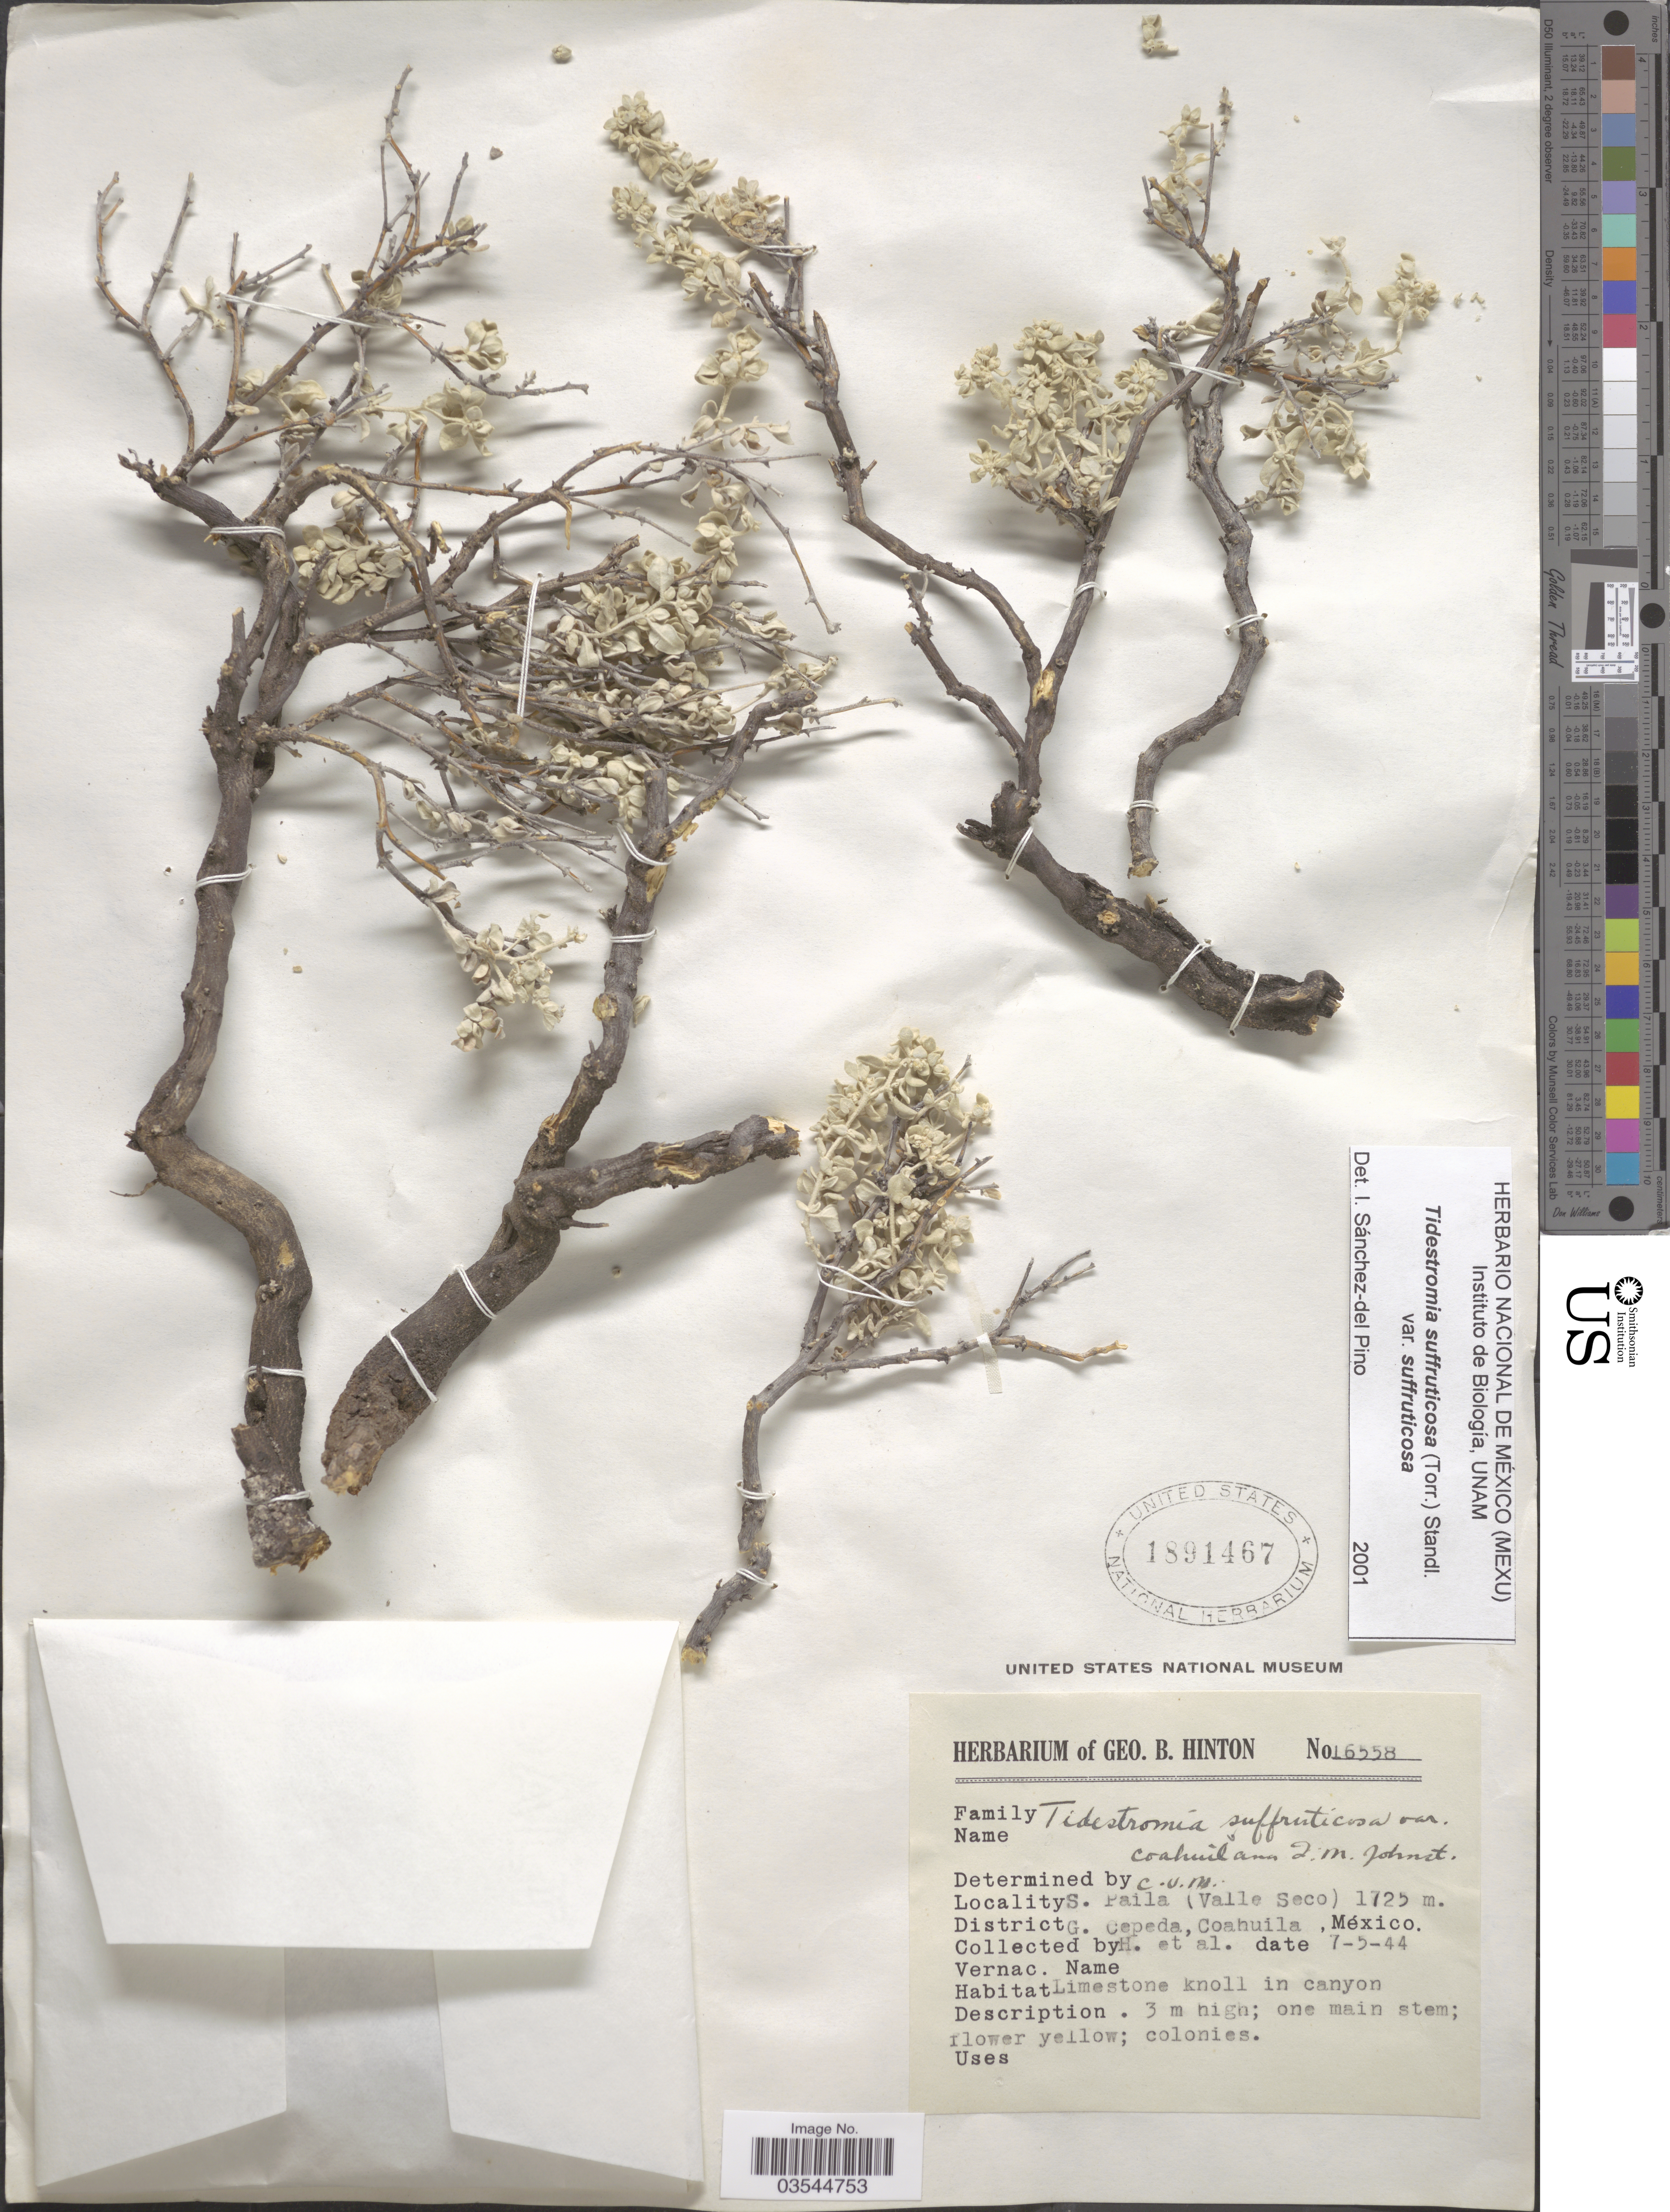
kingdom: Plantae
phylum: Tracheophyta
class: Magnoliopsida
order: Caryophyllales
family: Amaranthaceae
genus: Tidestromia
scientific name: Tidestromia suffruticosa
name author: (Torr.) Standl.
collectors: G. B. Hinton & et al.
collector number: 16558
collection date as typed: Transcribed d/m/y: 7/5/44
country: Mexico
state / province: Coahuila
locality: S. Paila (Valle Seco), District G. Cepeda.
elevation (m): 1725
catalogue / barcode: US 1891467